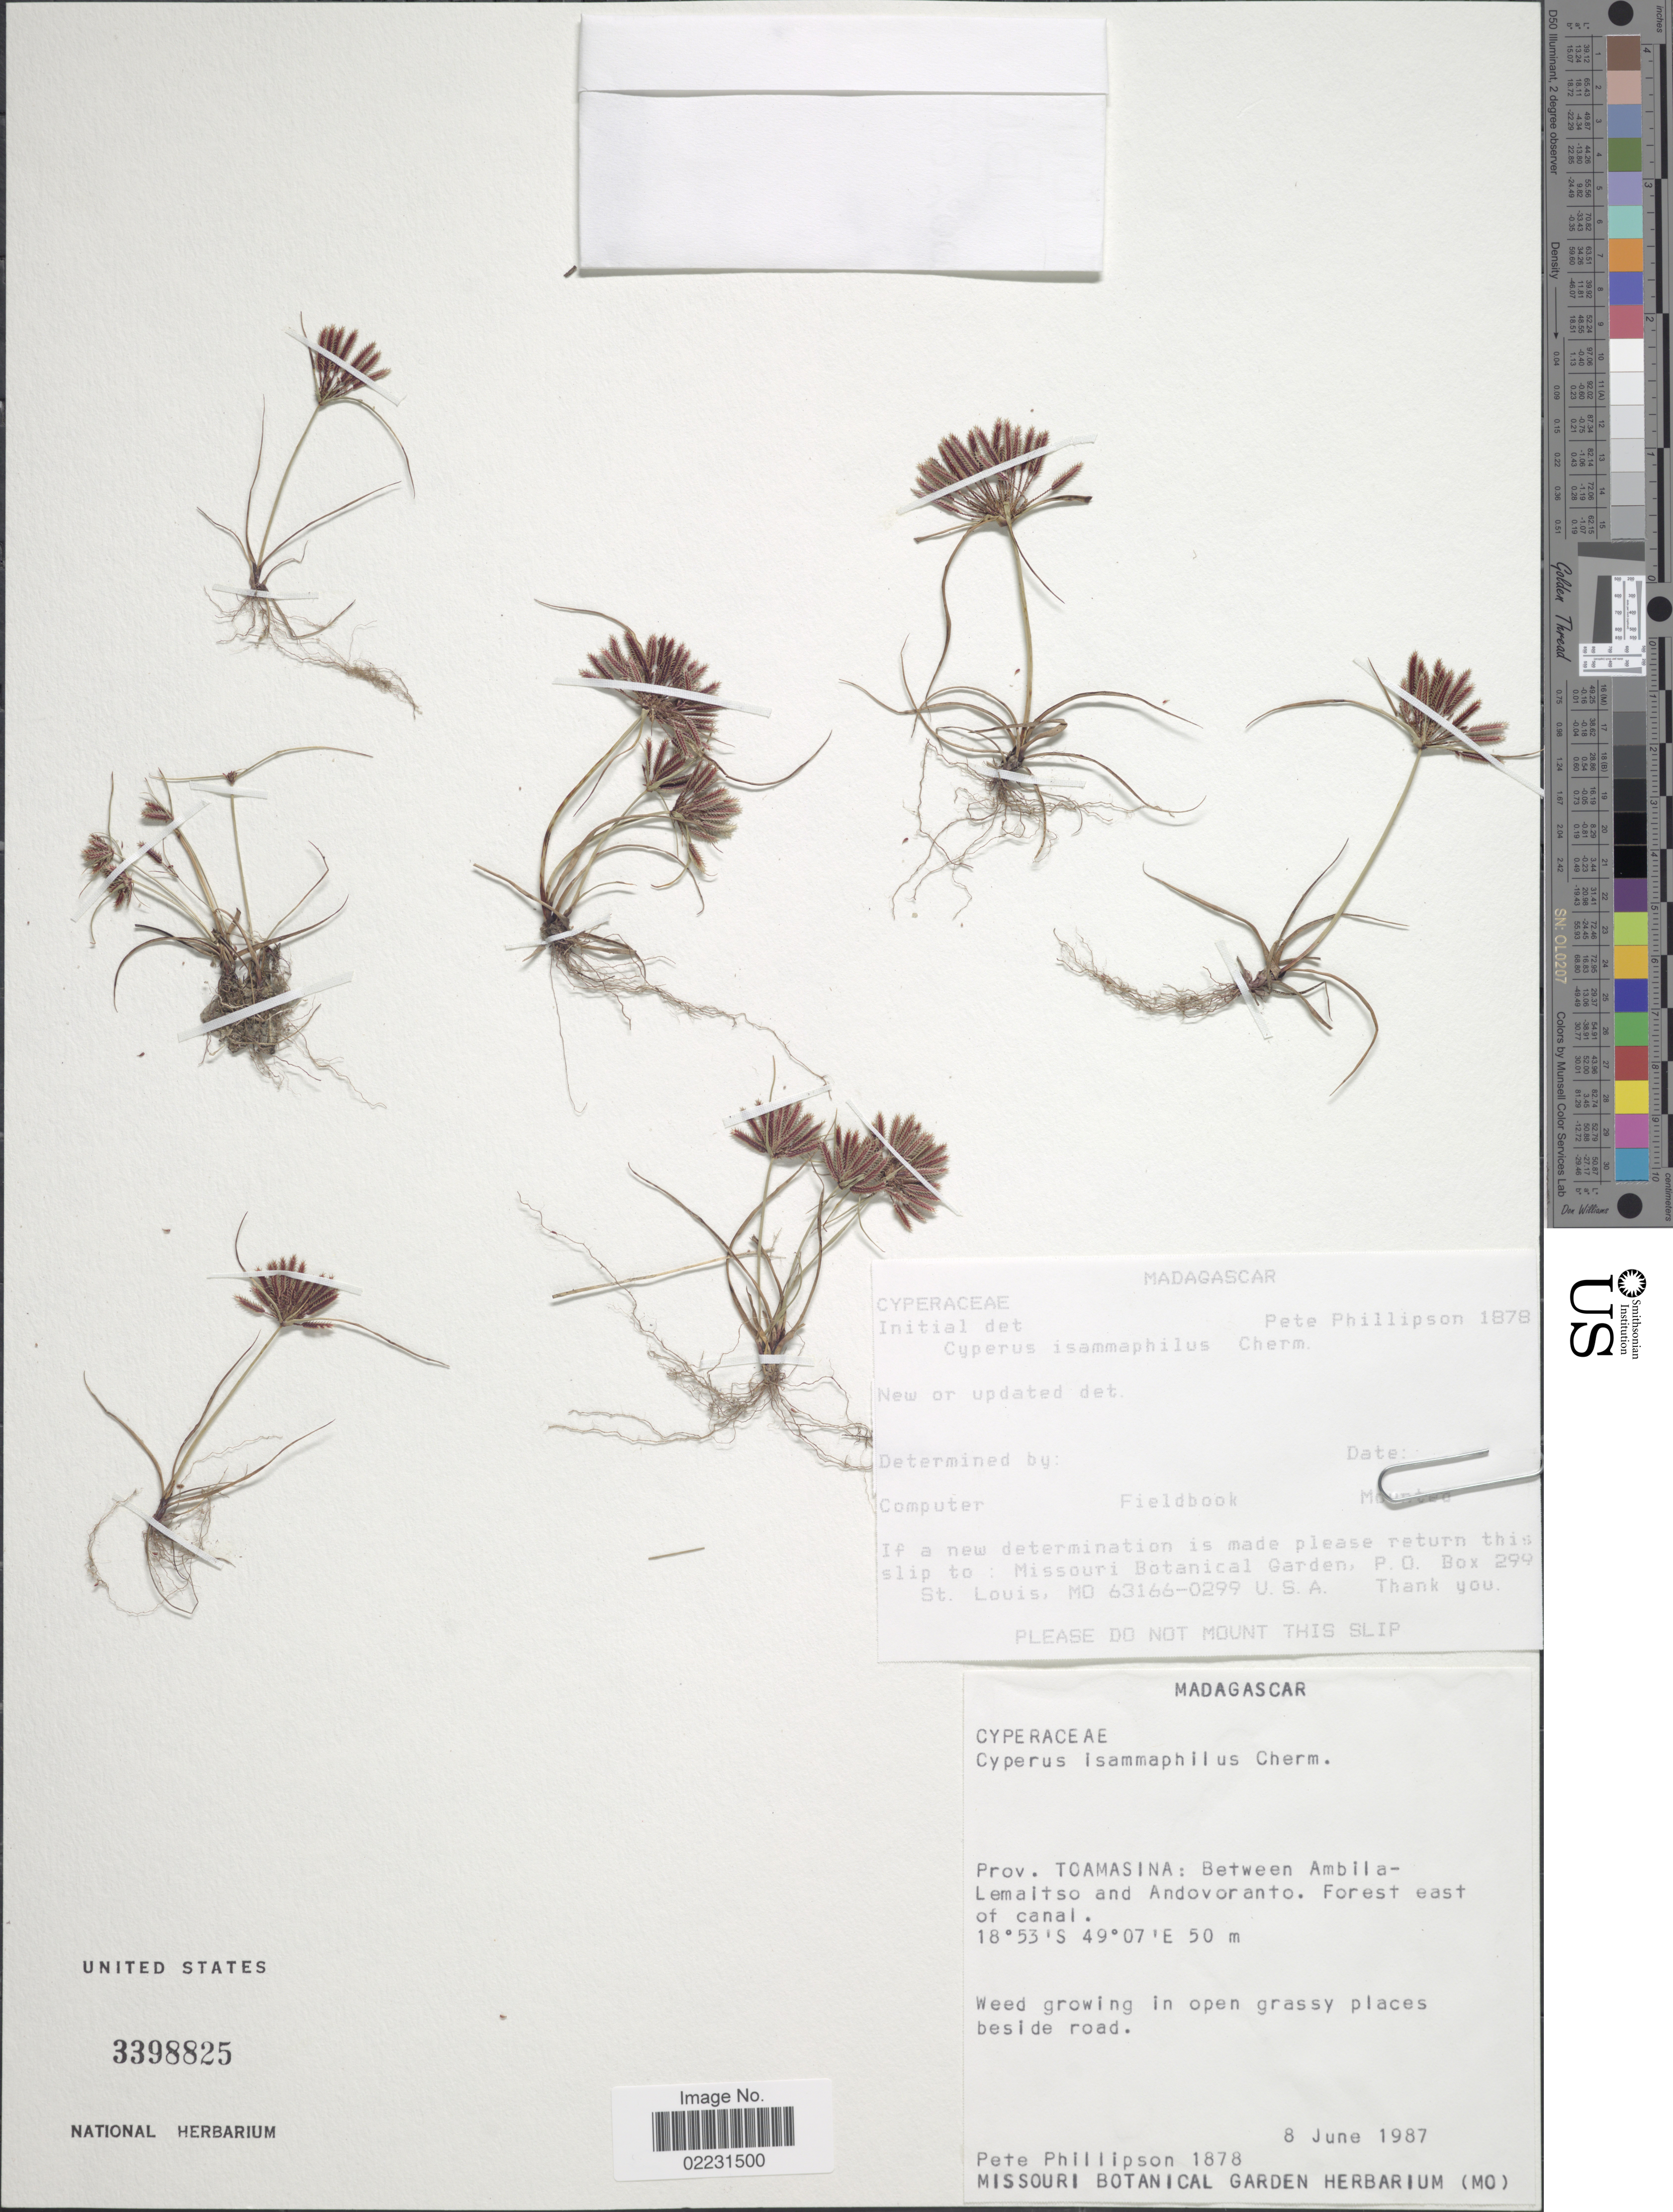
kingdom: Plantae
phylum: Tracheophyta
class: Liliopsida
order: Poales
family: Cyperaceae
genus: Cyperus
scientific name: Cyperus isammaphilus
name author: Cherm.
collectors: P. B. Phillipson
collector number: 1878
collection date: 1987-06-08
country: Madagascar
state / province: Atsinanana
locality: Between Ambila-Lemaitso and Andovoranto. Forest east of canal.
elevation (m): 50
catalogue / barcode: US 3398825